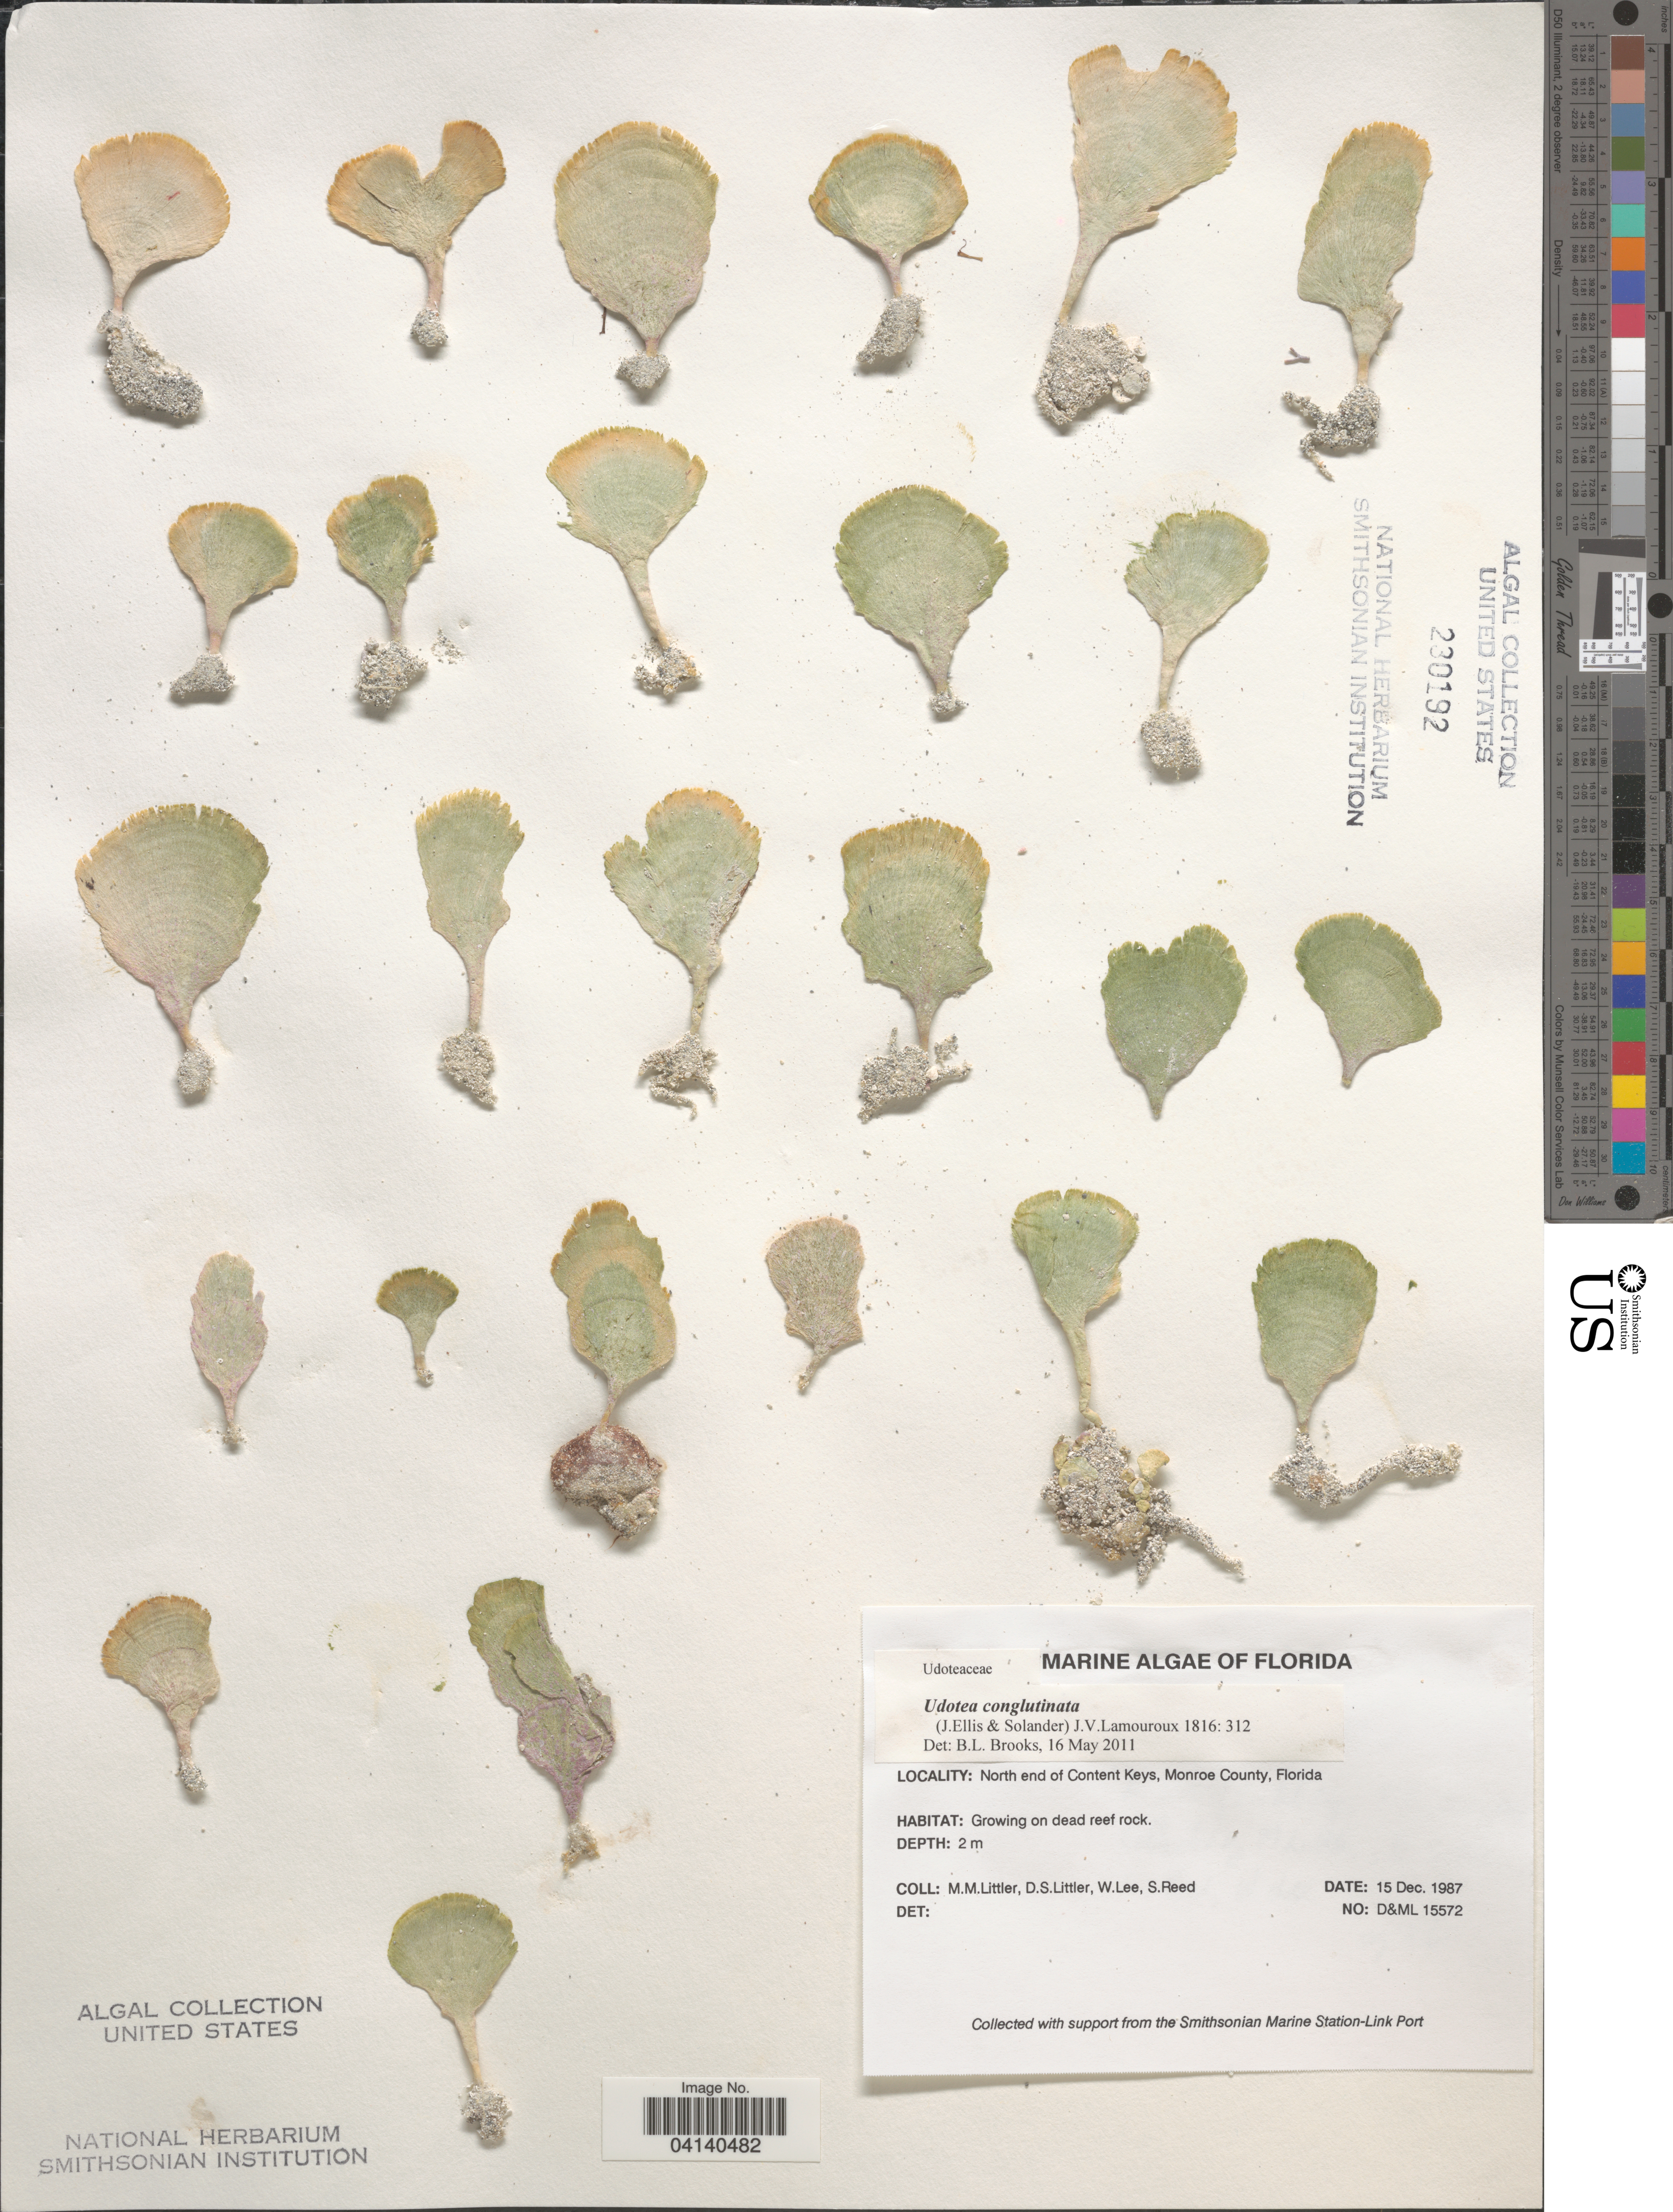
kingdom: Plantae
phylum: Chlorophyta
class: Ulvophyceae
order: Bryopsidales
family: Udoteaceae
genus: Udotea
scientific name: Udotea conglutinata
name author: (Ellis & Sol.) J.V.Lamouroux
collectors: D. S. Littler, W. Lee & S. Reed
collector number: D&ML15572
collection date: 1987-12-15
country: United States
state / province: Florida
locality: North end of Content Keys, Monroe County.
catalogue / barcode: US 230192